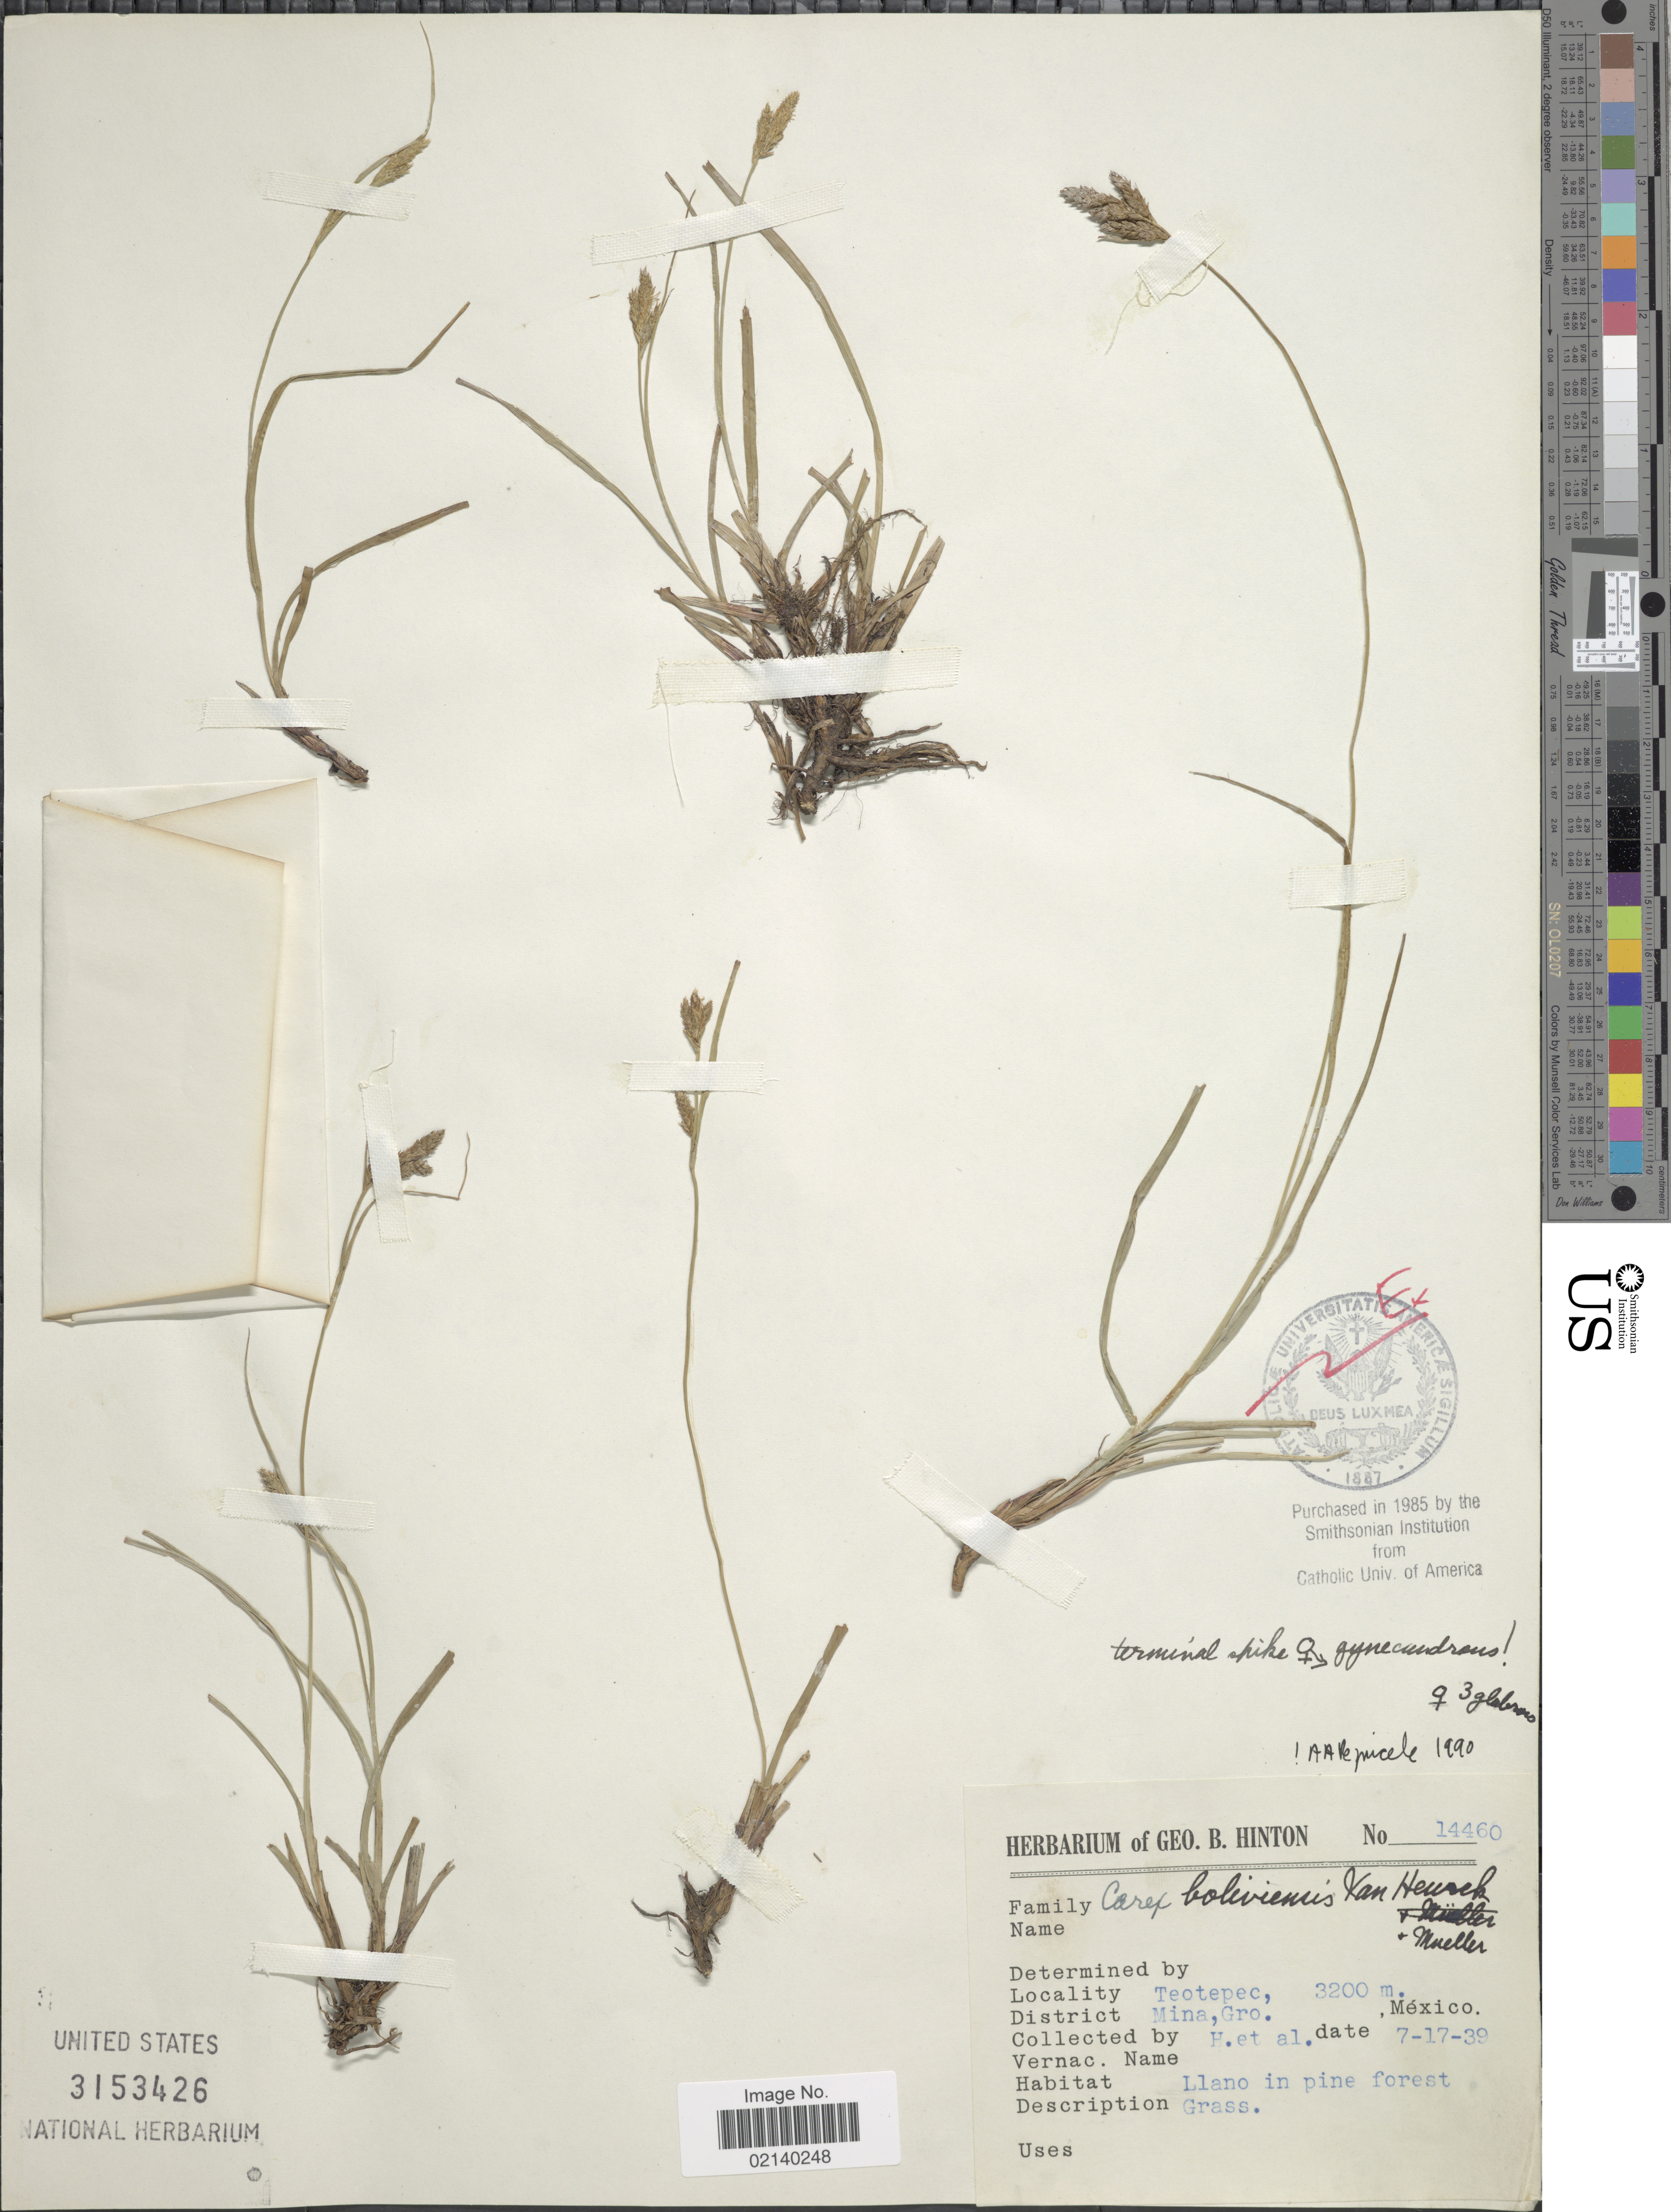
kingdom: Plantae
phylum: Tracheophyta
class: Liliopsida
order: Poales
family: Cyperaceae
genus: Carex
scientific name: Carex boliviensis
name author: Van Heurck & Müll. Arg.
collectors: G. B. Hinton & et al.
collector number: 14460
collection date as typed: Transcribed d/m/y: 17/7/39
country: Mexico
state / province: Guerrero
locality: Teotepec, District Mina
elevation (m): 3200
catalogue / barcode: US 3153426